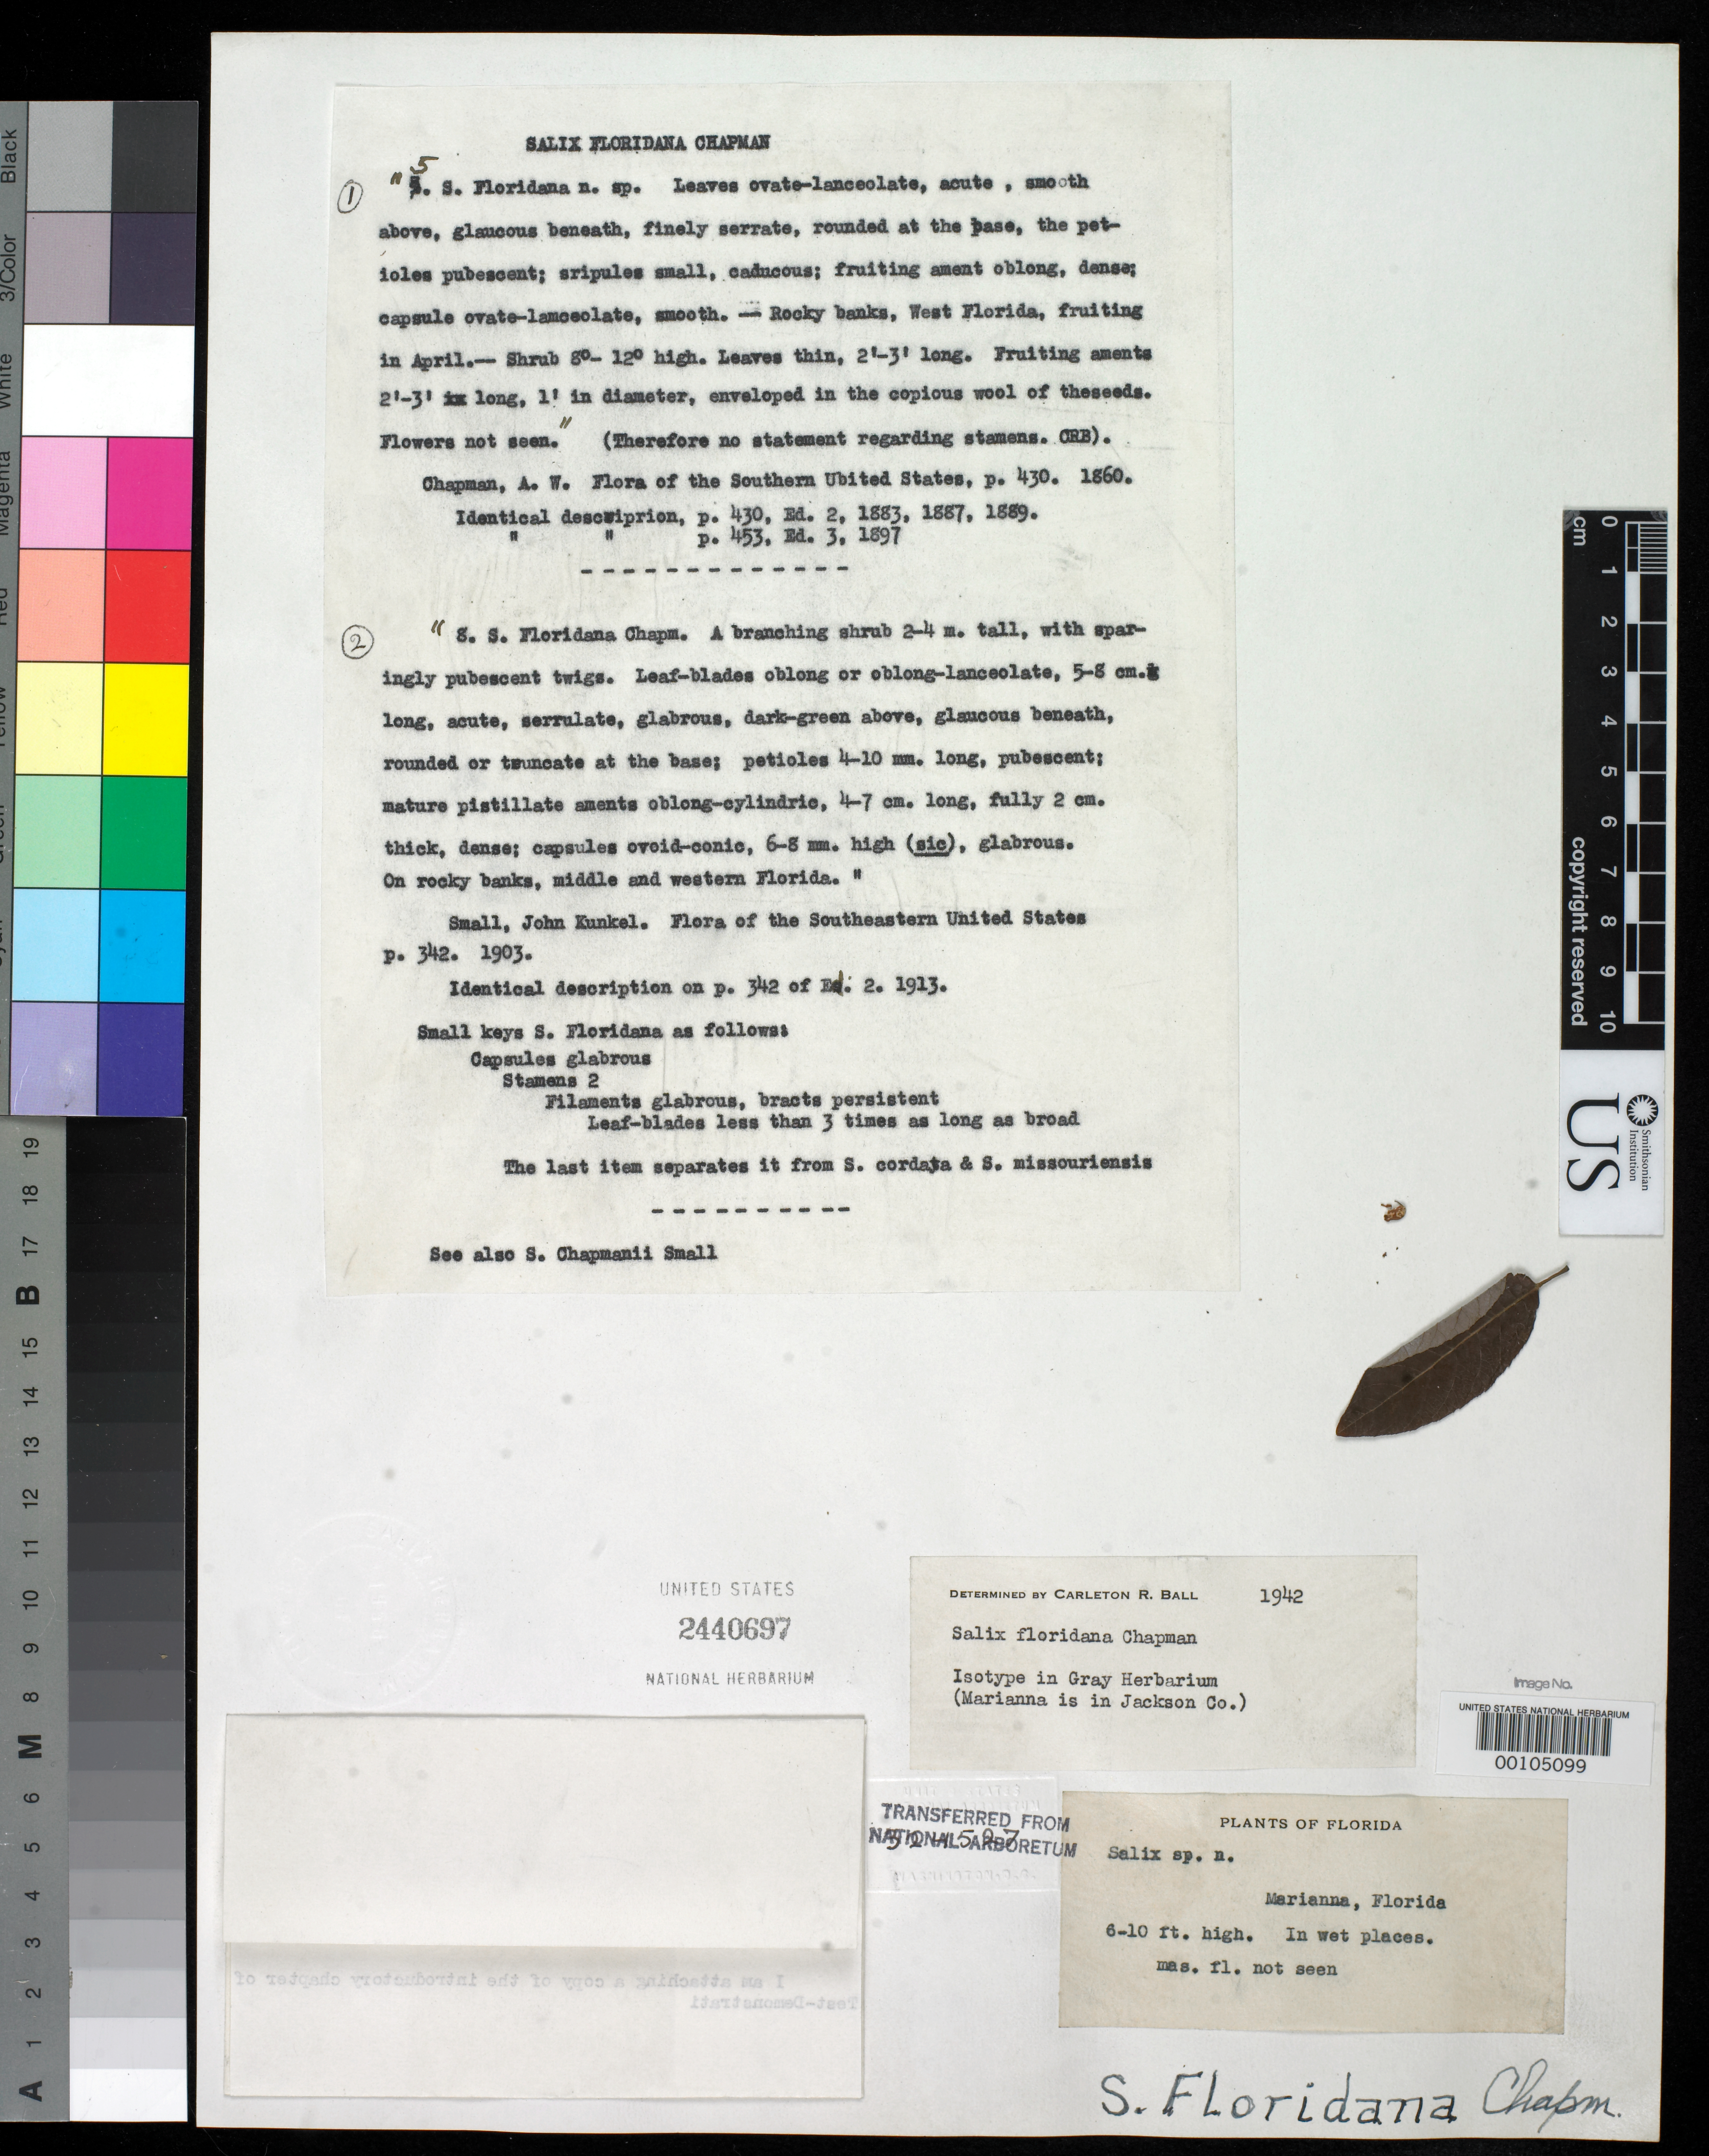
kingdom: Plantae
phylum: Tracheophyta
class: Magnoliopsida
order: Malpighiales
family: Salicaceae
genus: Salix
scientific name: Salix floridana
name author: Chapm.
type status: Type Material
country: United States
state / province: Florida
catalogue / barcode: US 2440697